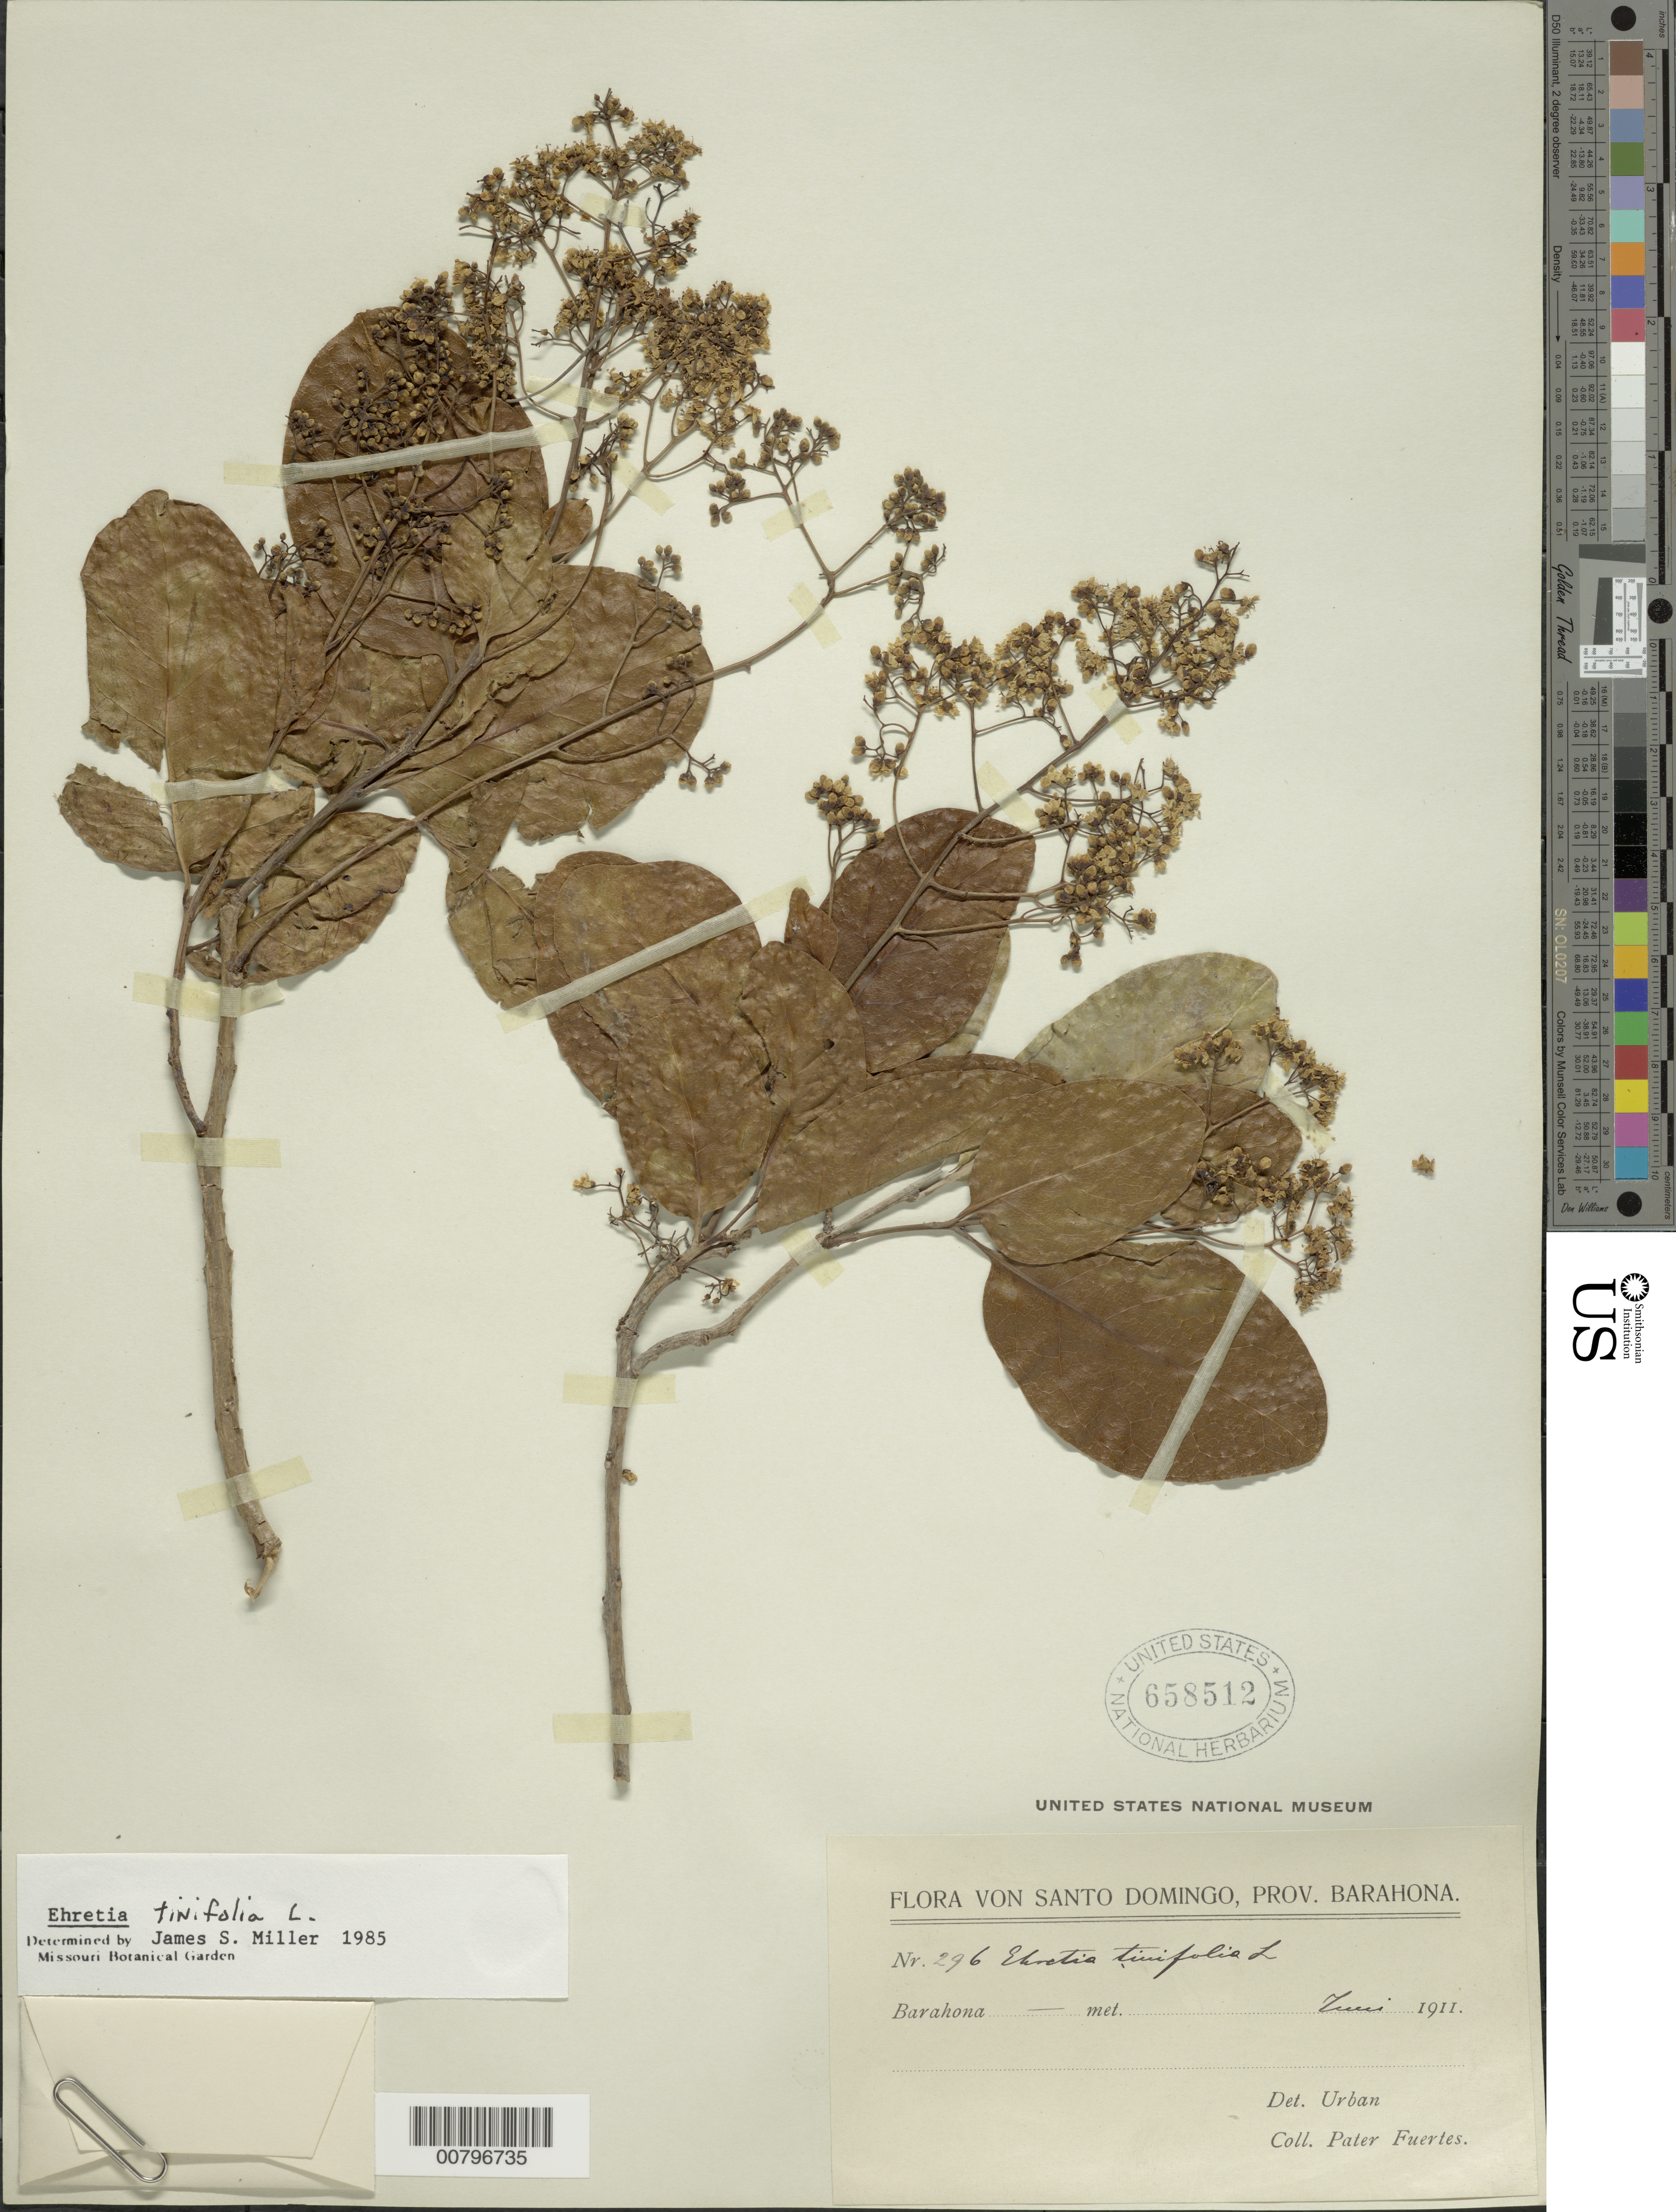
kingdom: Plantae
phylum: Tracheophyta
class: Magnoliopsida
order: Boraginales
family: Ehretiaceae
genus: Ehretia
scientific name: Ehretia tinifolia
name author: L.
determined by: Miller, James S., (MO), Missouri Botanical Garden (UNITED STATES)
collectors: M. D. Fuertes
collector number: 296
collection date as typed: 1911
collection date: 1911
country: Dominican Republic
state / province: Barahona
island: Hispaniola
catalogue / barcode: US 658512